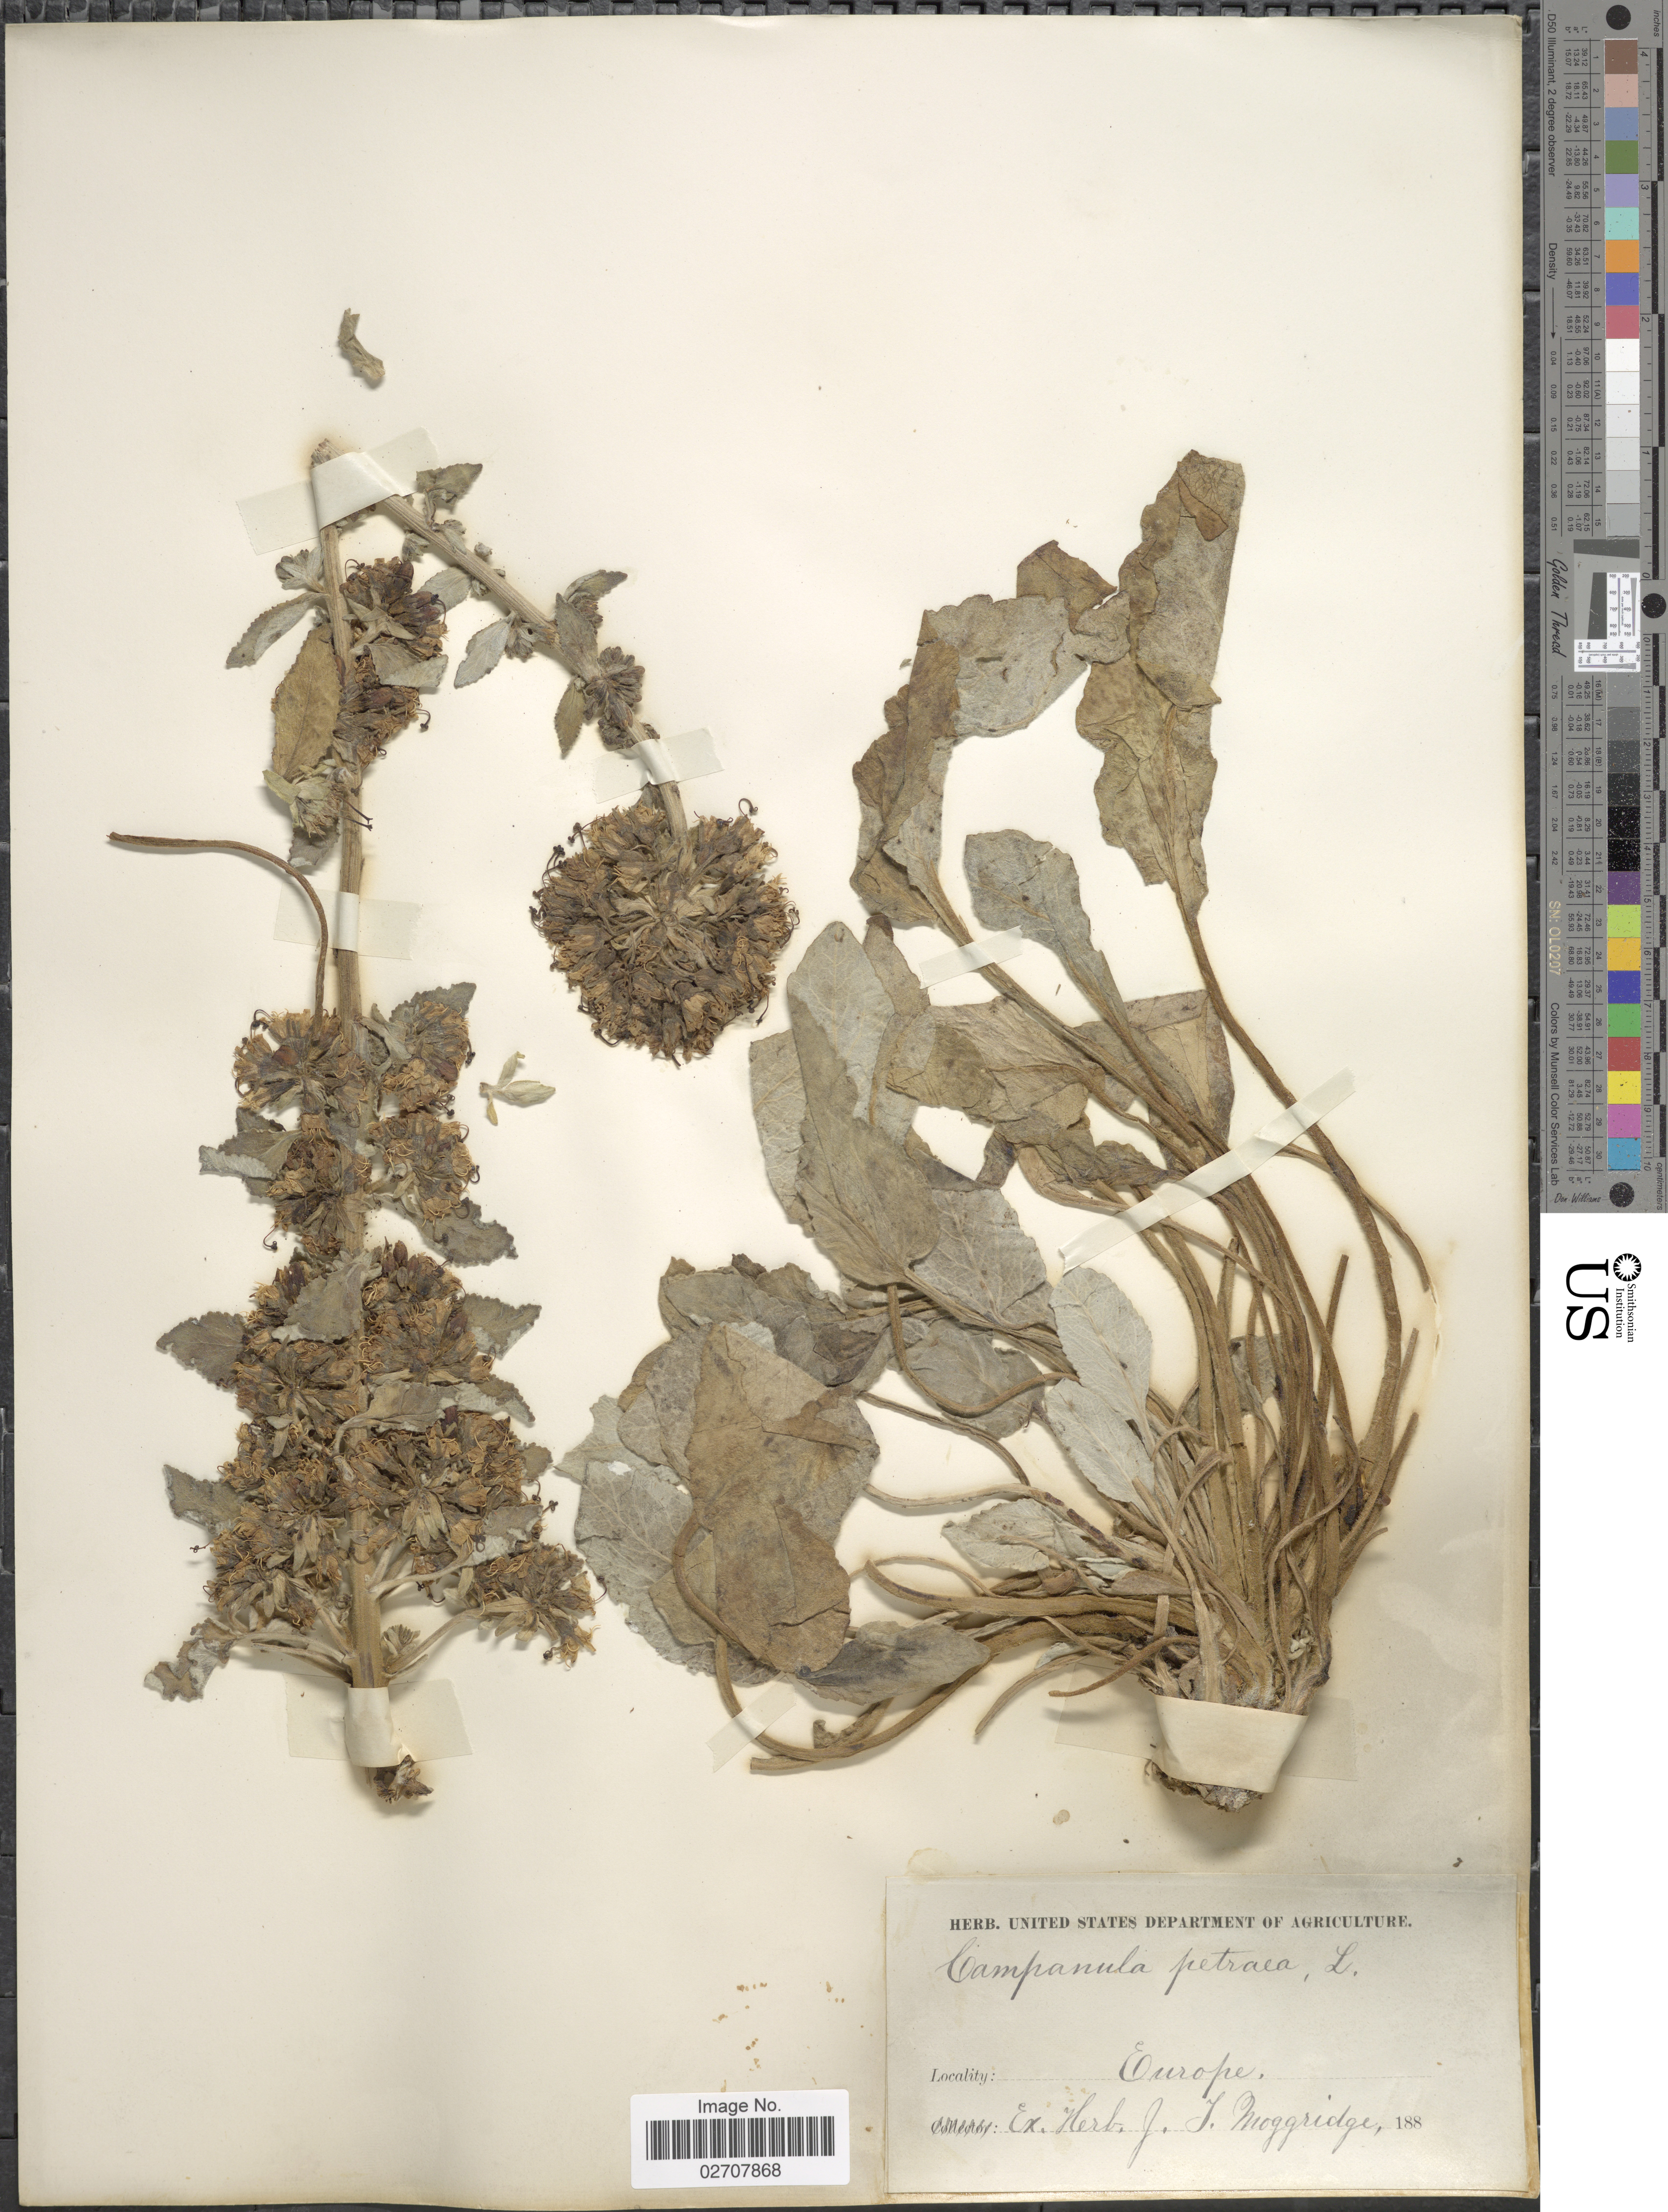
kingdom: Plantae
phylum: Tracheophyta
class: Magnoliopsida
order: Asterales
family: Campanulaceae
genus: Campanula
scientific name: Campanula petraea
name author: L.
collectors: ex herb. J.T. Moggridge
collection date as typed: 188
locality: Europe